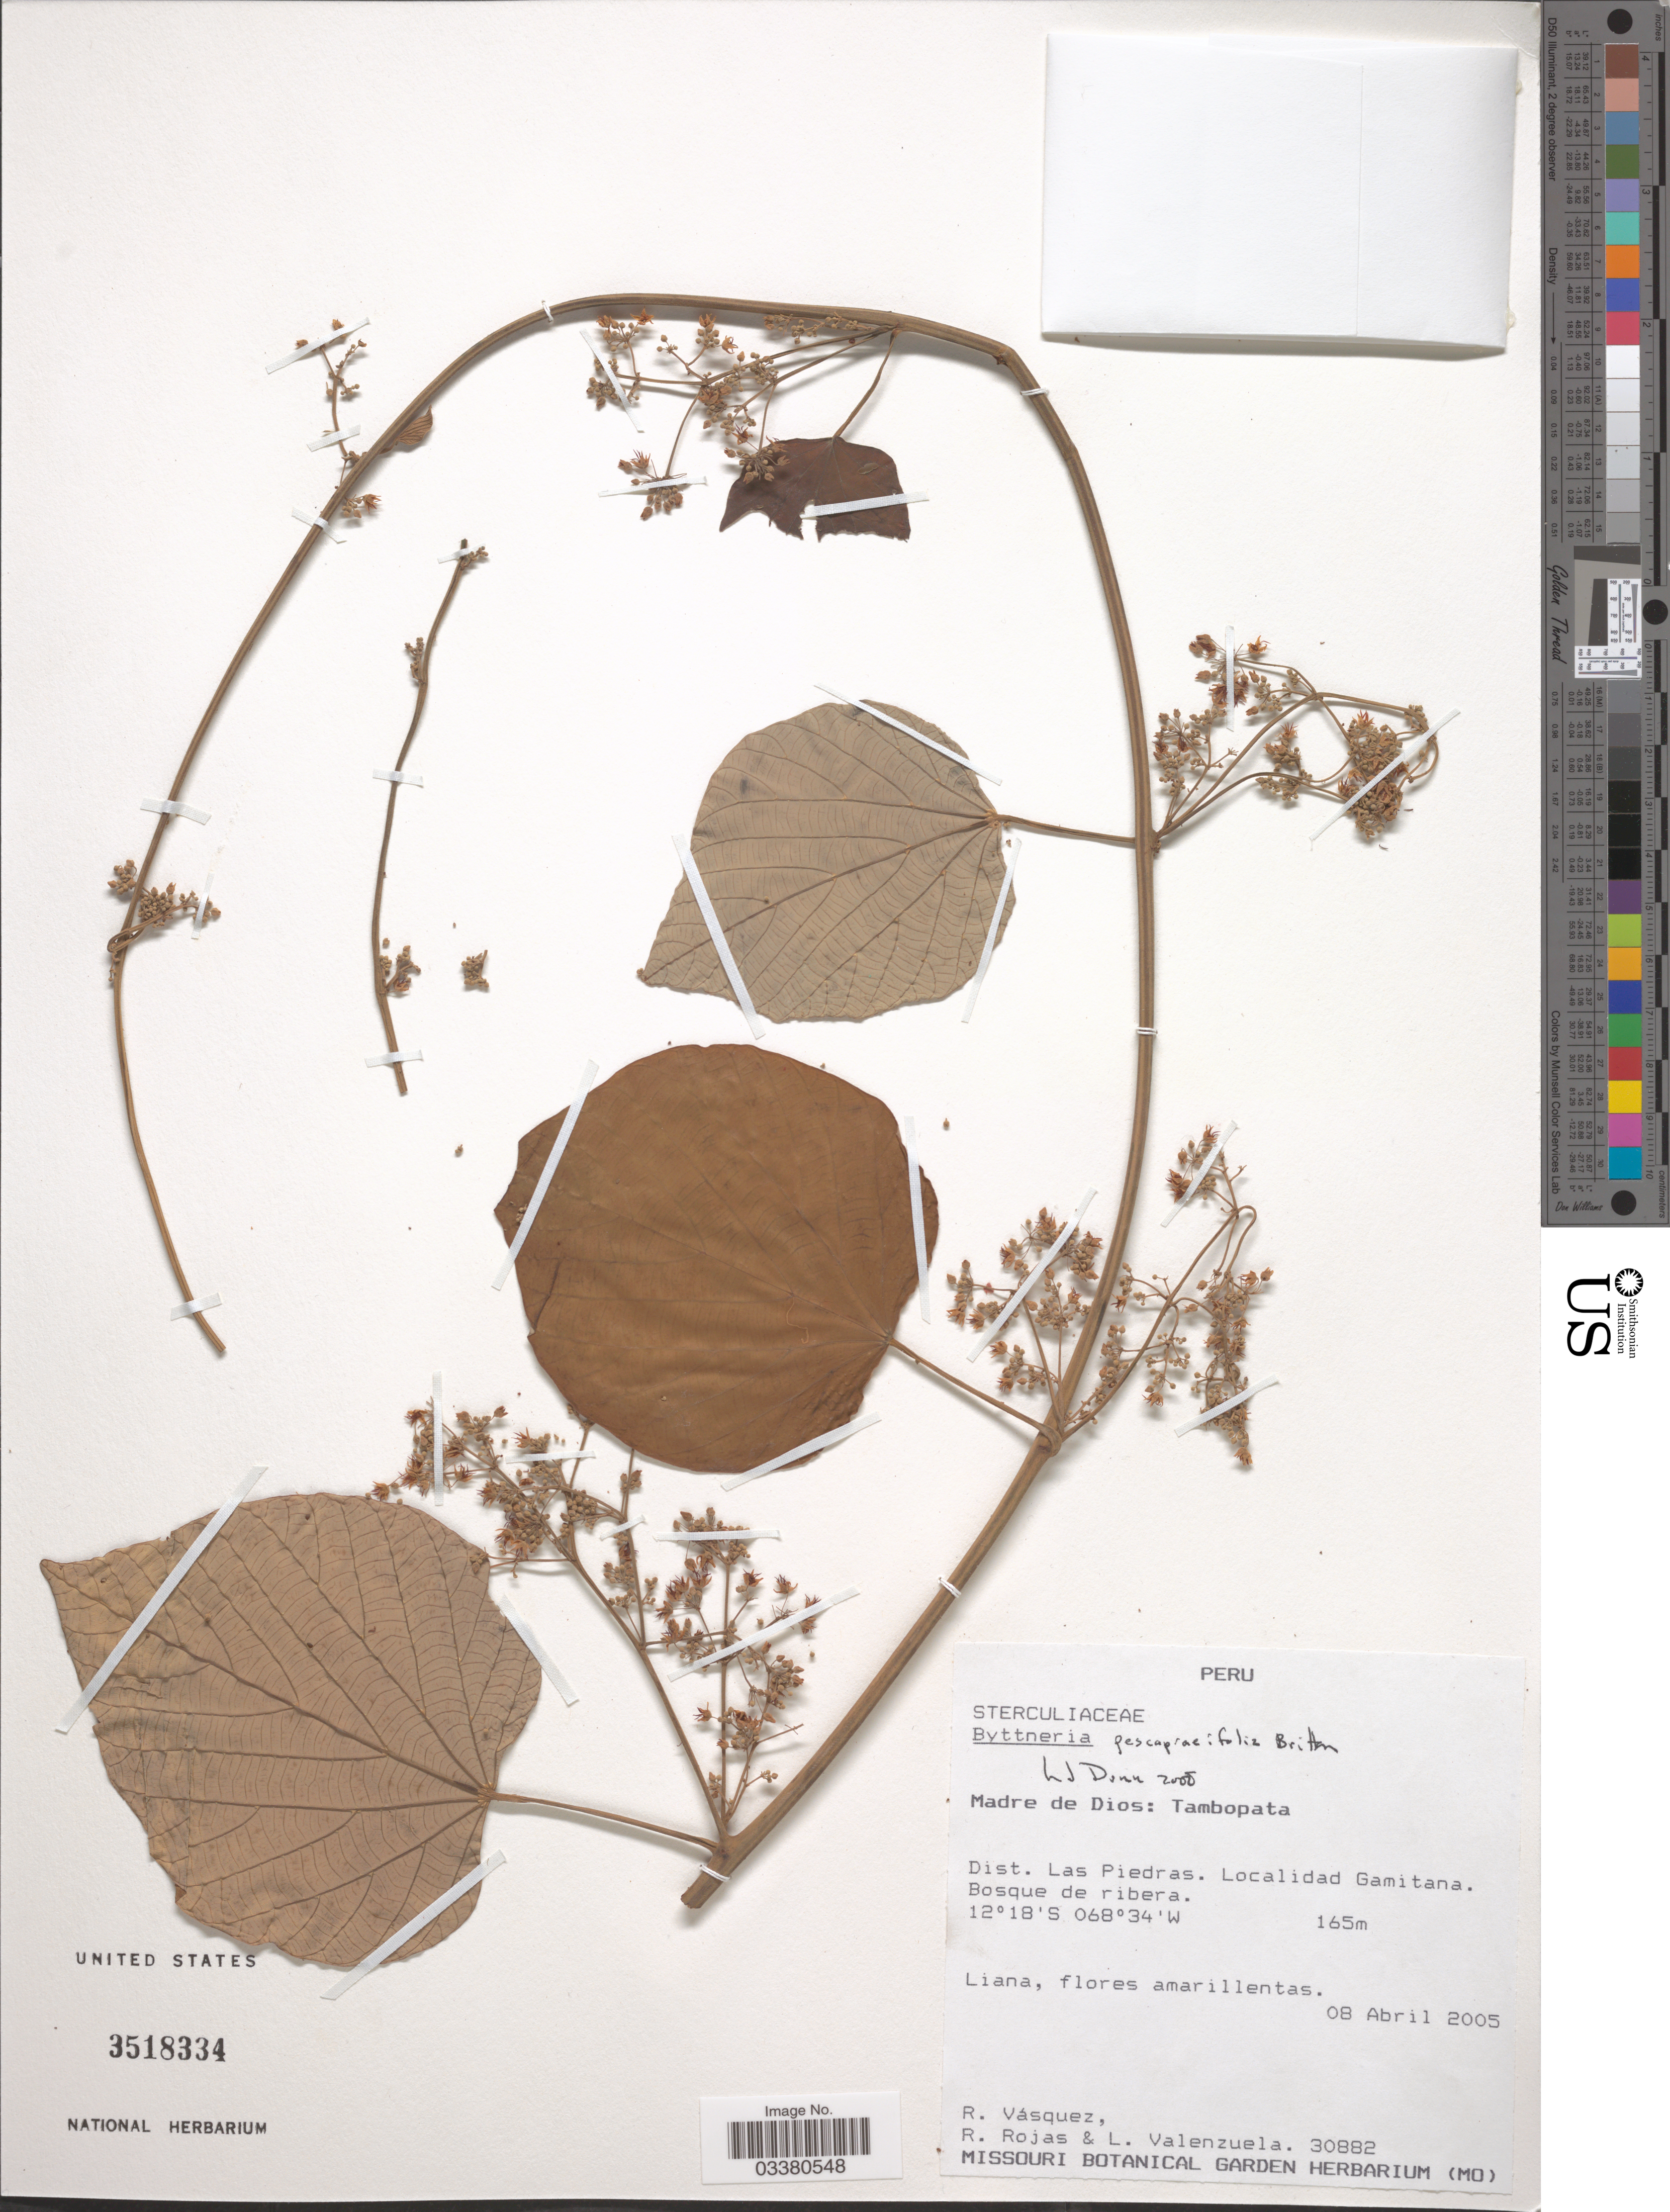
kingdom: Plantae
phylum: Tracheophyta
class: Magnoliopsida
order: Malvales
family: Malvaceae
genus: Byttneria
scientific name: Byttneria pescapriifolia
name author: Britton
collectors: R. Vásquez, R. Rojas & L. Valenzuela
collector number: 30882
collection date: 2005-04-08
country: Peru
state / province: Madre de Dios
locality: Tambopata. Dist. Las Piedras.Gamitana. Bosque de ribera.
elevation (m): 165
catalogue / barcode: US 3518334